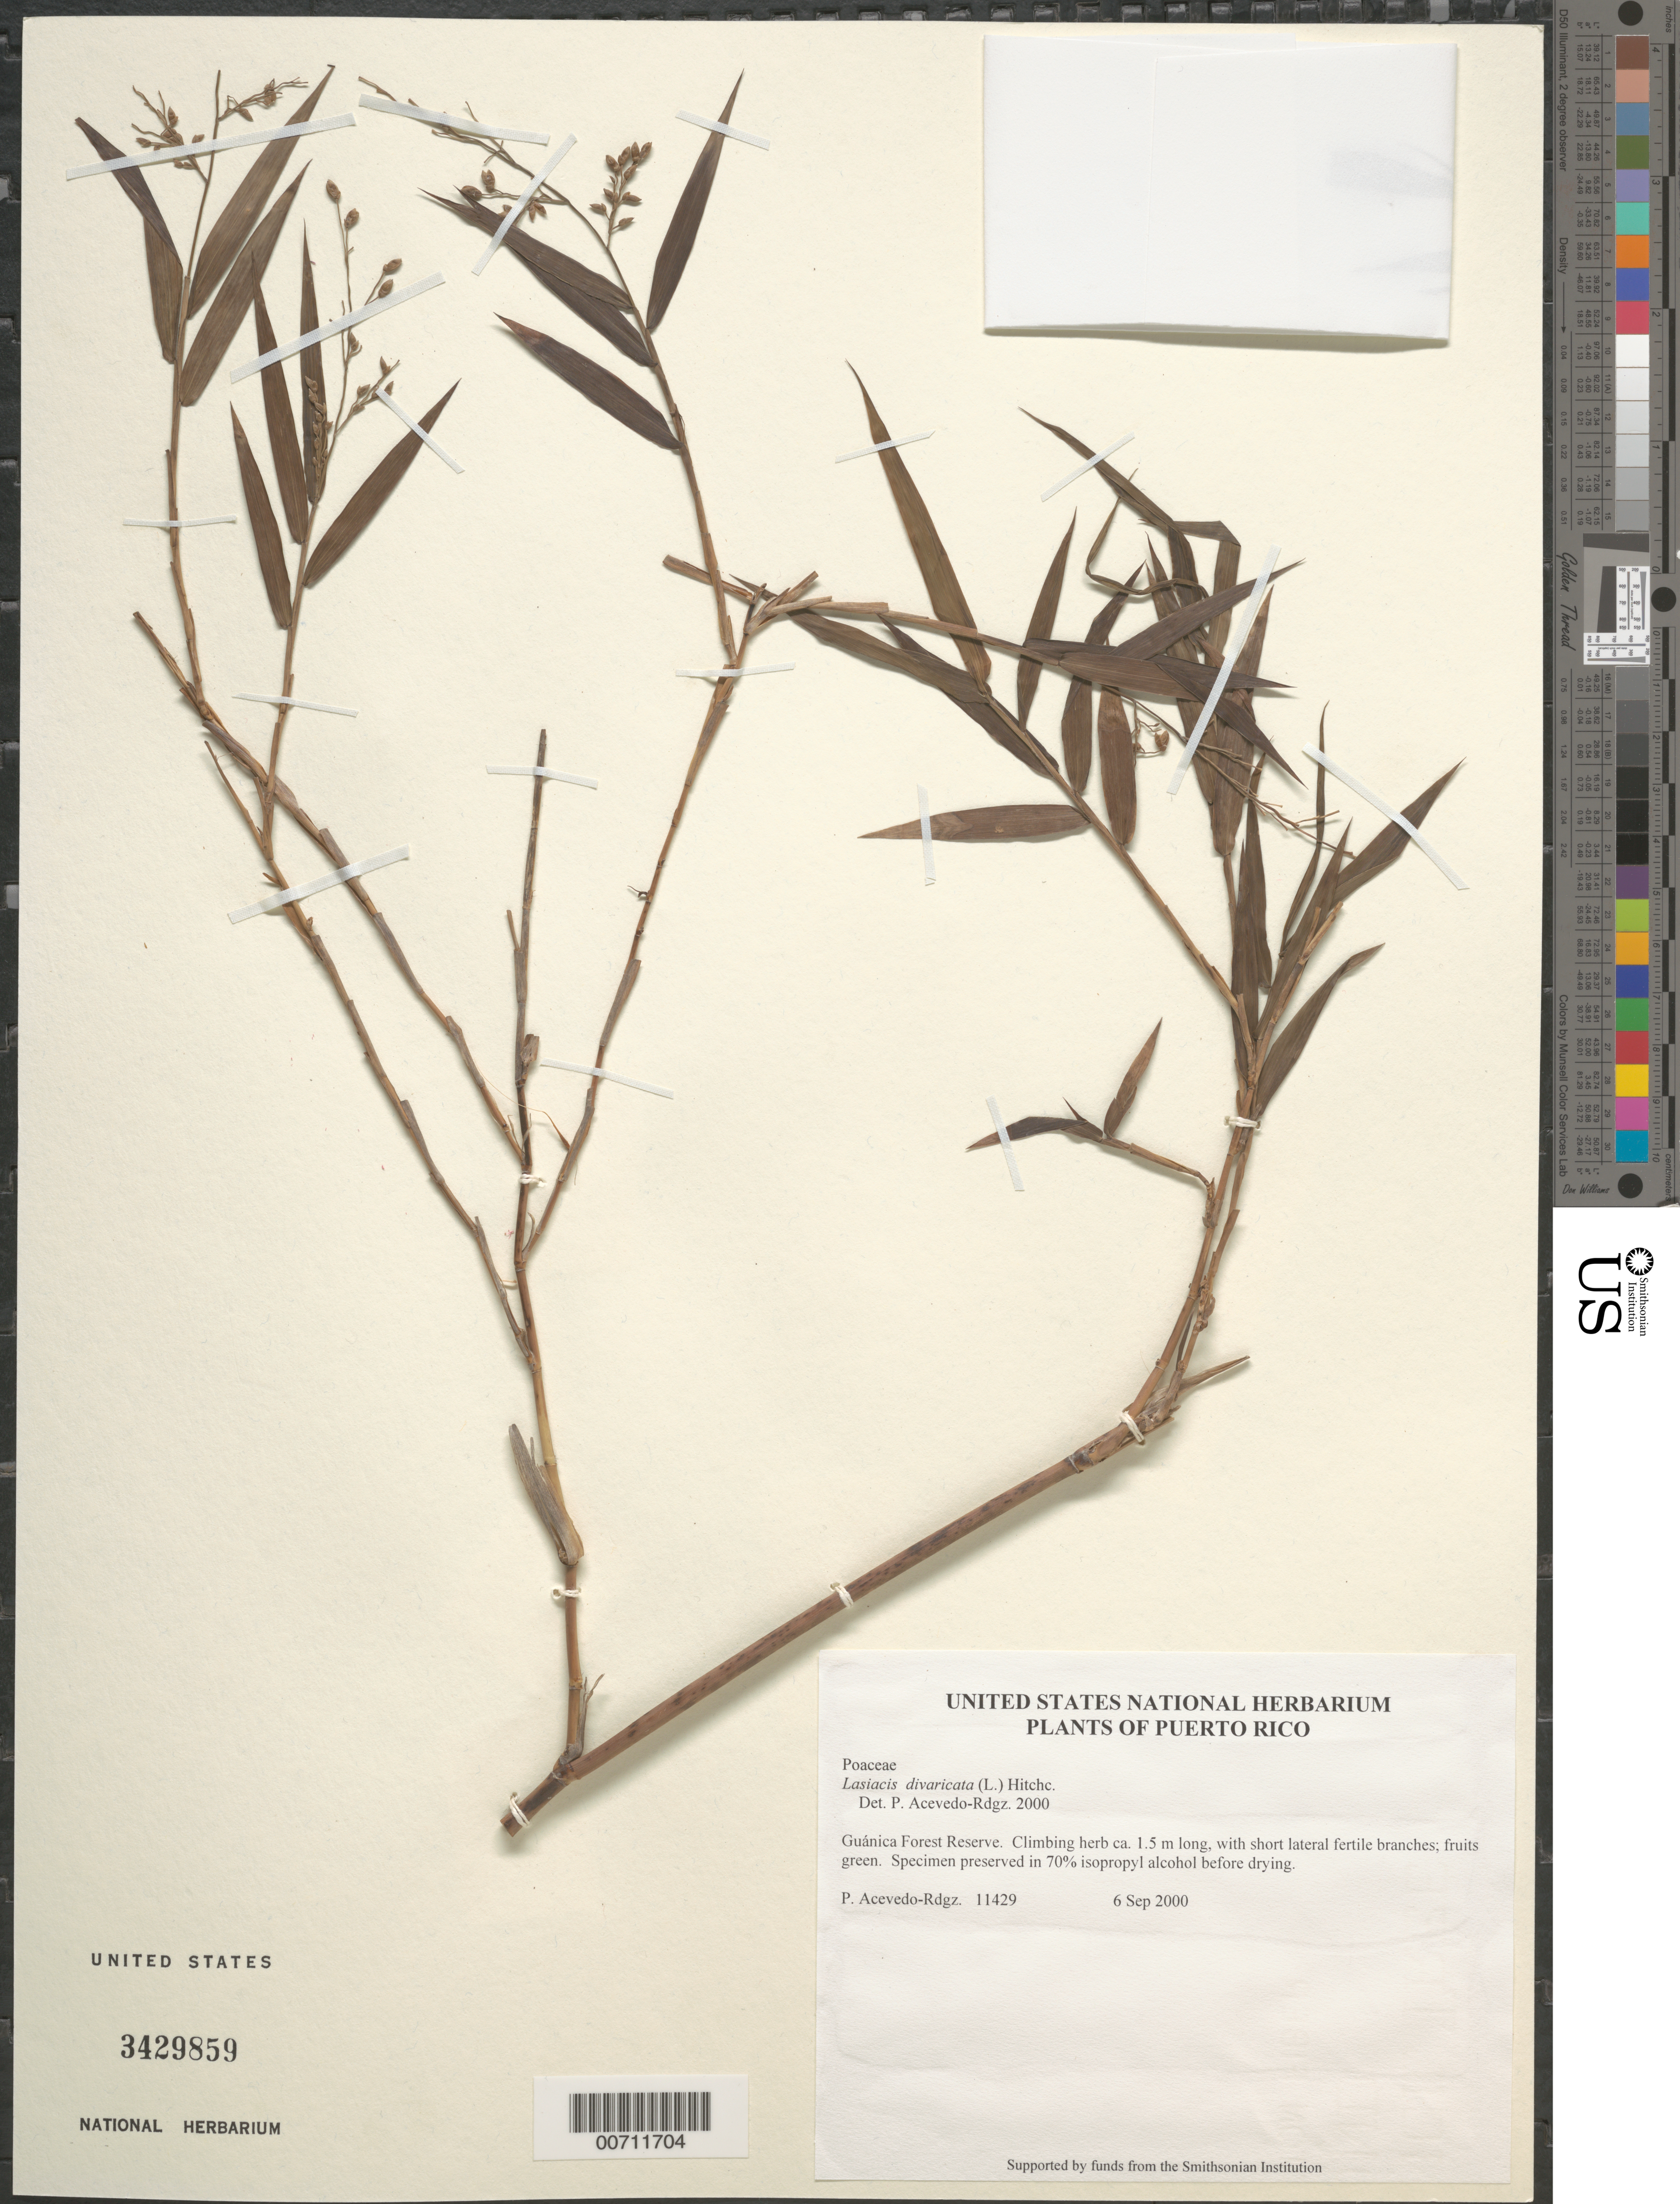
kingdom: Plantae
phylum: Tracheophyta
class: Liliopsida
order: Poales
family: Poaceae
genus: Lasiacis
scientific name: Lasiacis divaricata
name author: (L.) Hitchc.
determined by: Acevedo-Rodríguez, P., (BOT), Smithsonian Institution - National Museum of Natural History (UNITED STATES)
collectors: P. Acevedo-Rodr.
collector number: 11429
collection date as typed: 06 Sep 2000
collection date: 2000-09-06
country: Puerto Rico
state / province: Guánica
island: Puerto Rico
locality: Guánica Forest Reserve.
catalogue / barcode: US 3429859